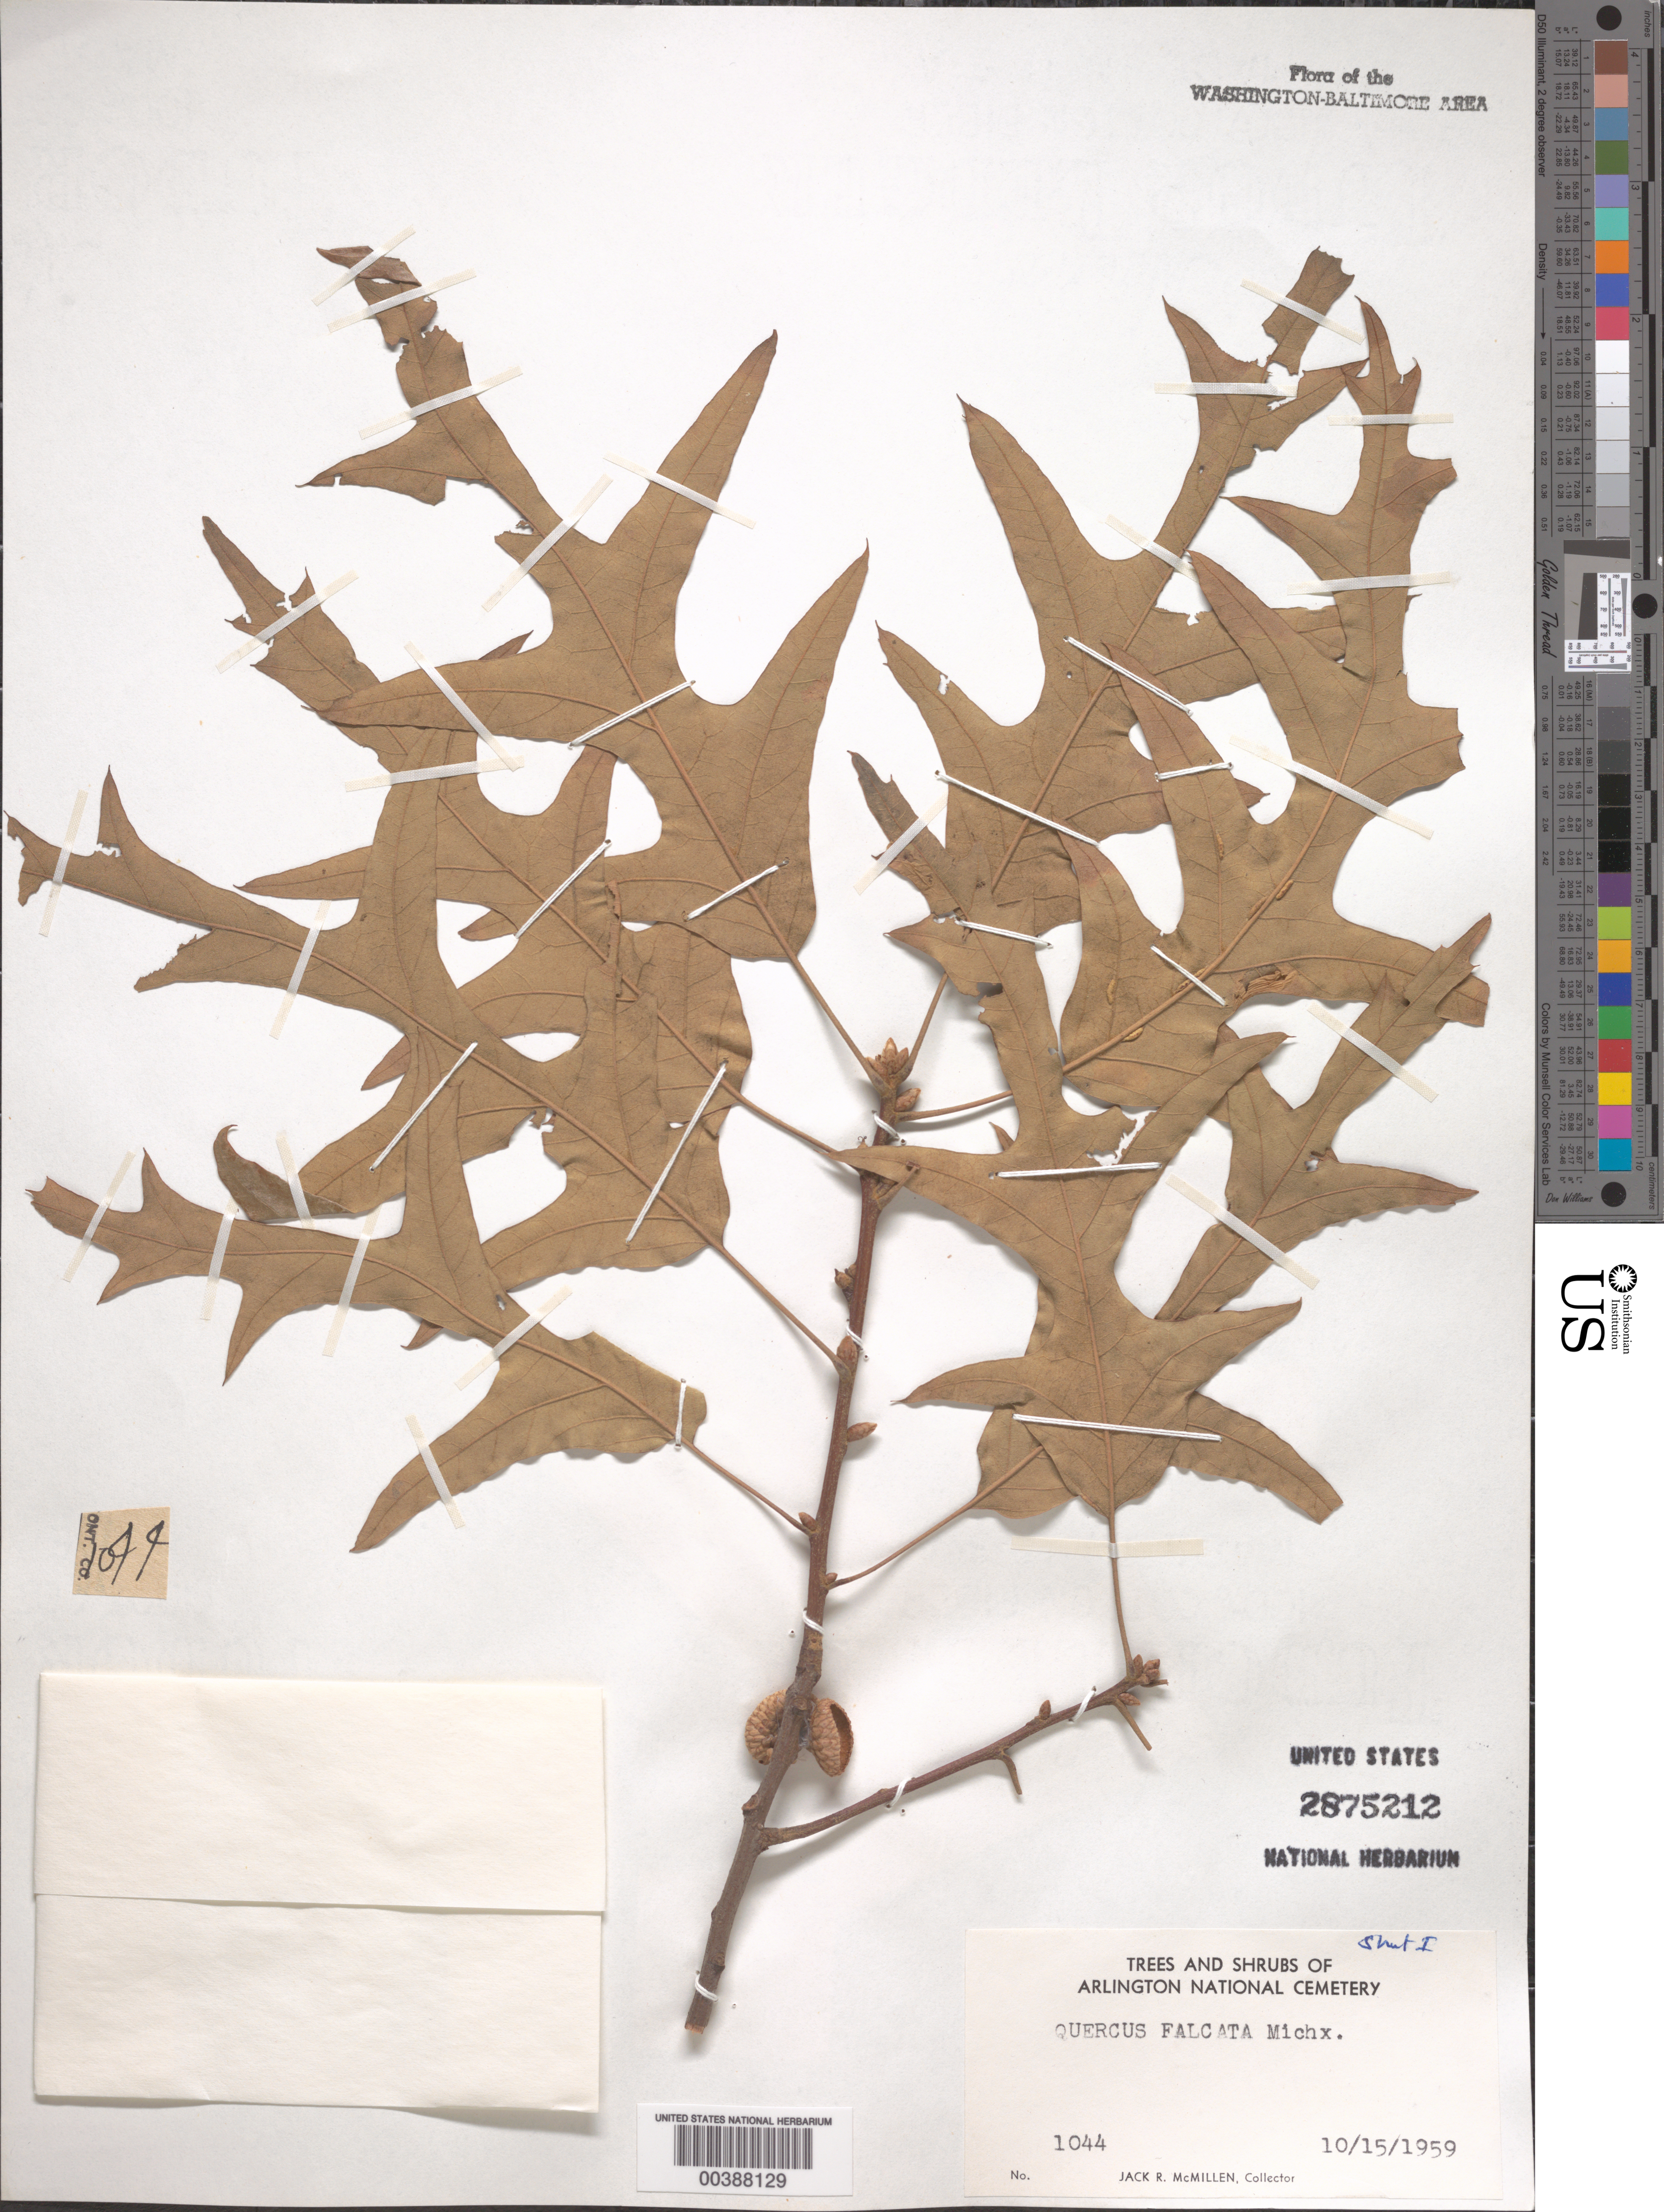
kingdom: Plantae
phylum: Tracheophyta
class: Magnoliopsida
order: Fagales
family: Fagaceae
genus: Quercus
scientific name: Quercus falcata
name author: Michx.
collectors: J. McMillen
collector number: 1044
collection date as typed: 15 Oct 1959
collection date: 1959-10-15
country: United States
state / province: Virginia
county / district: Arlington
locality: Arlington National Cemetery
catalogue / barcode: US 2875212